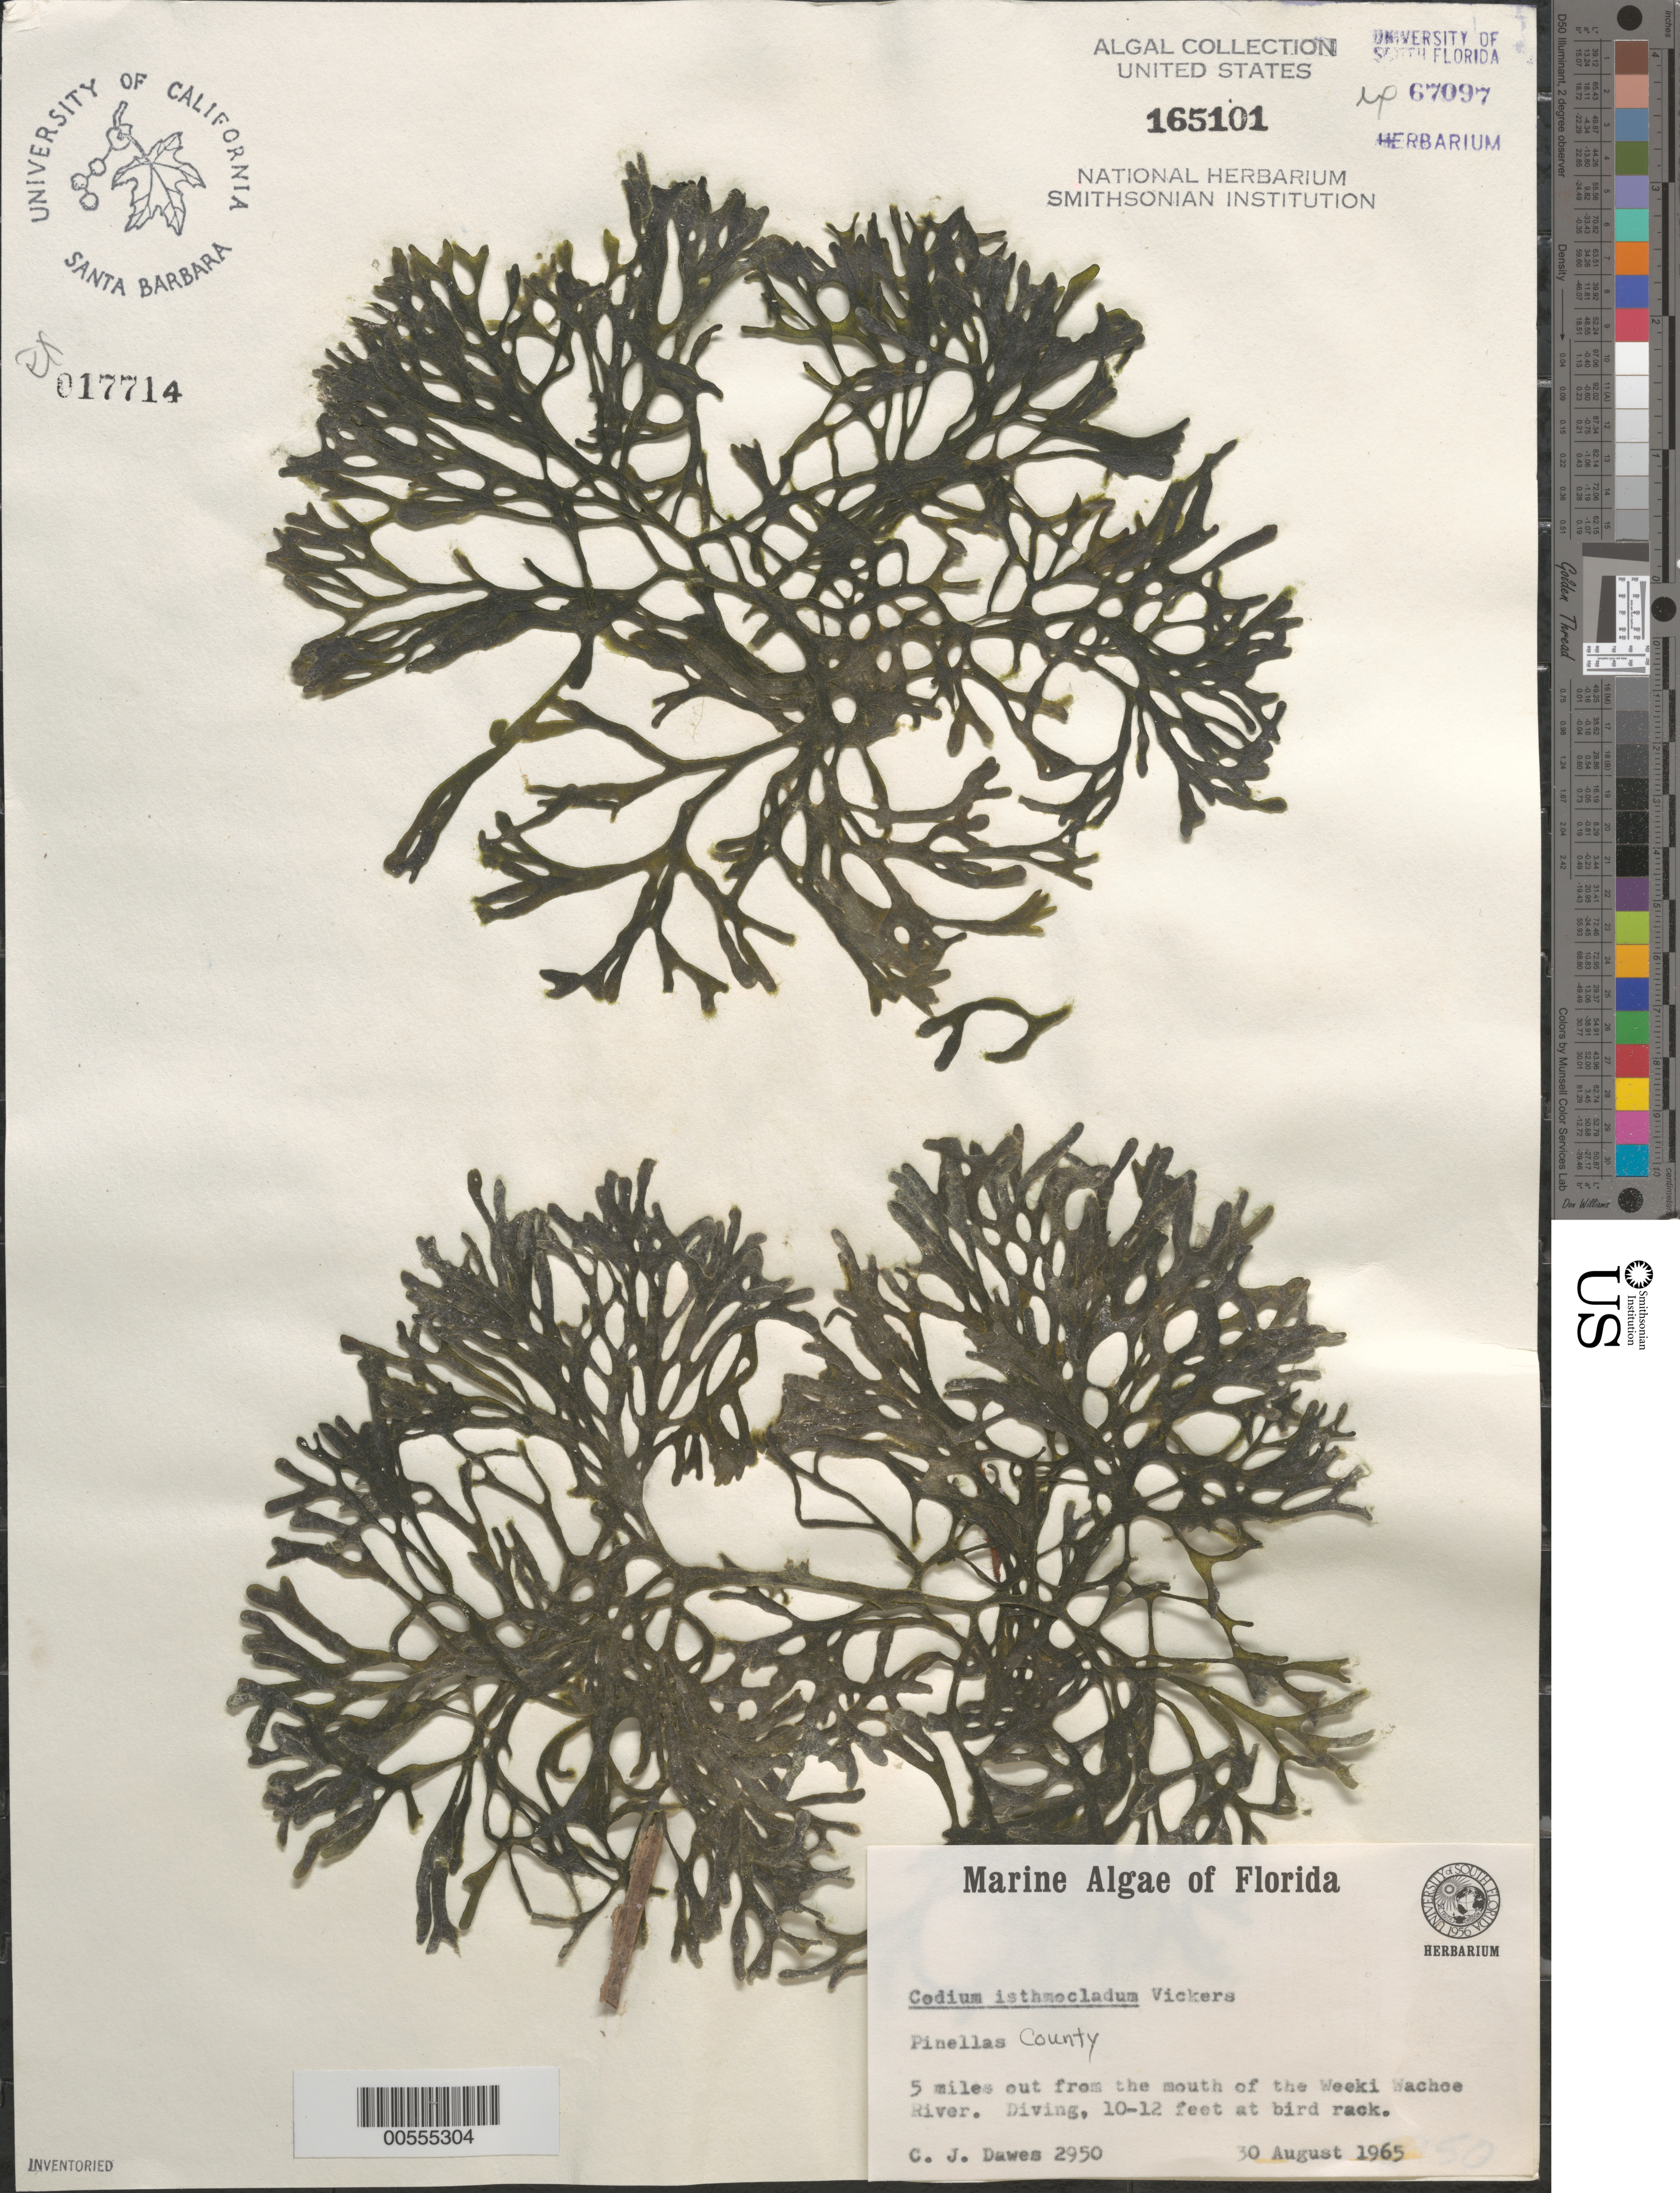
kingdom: Plantae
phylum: Chlorophyta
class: Ulvophyceae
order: Bryopsidales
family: Codiaceae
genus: Codium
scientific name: Codium isthmocladum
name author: Vickers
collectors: C. Dawes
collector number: Cjd 2950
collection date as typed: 30 Aug 1965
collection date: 1965-08-30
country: United States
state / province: Florida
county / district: Hernando County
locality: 5 miles out from Weeki Wachee River mouth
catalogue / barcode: US 165101